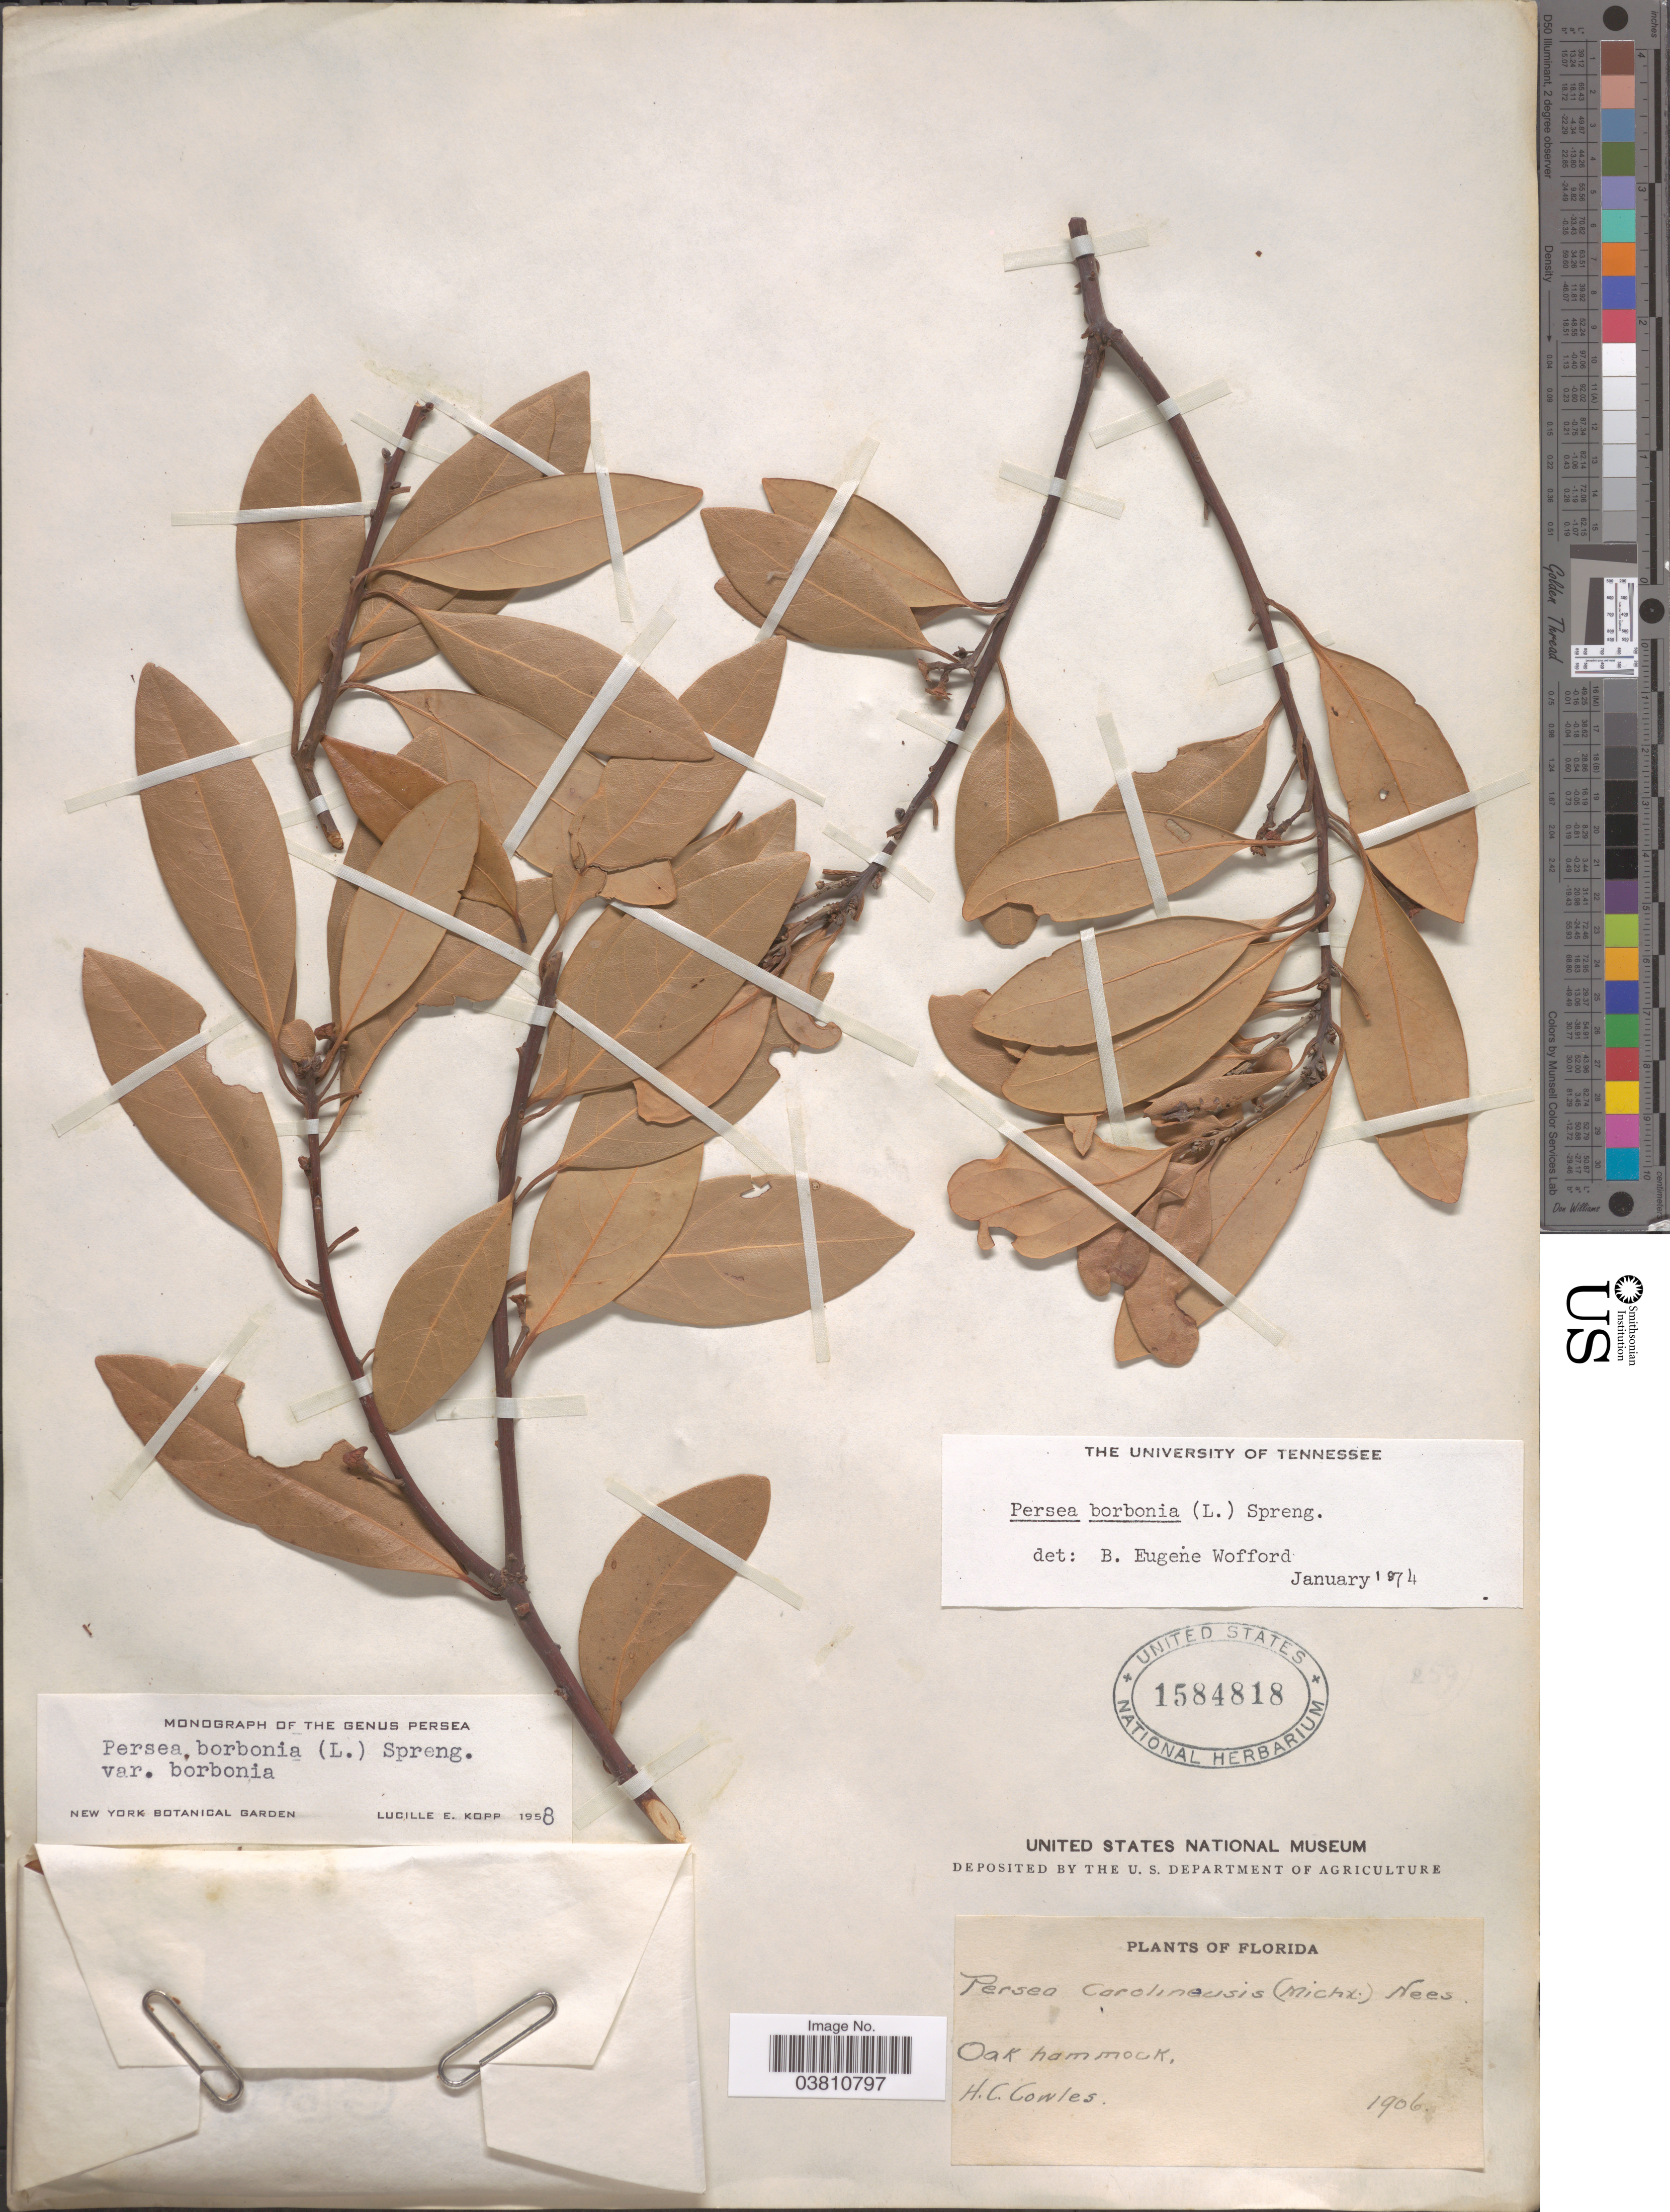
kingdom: Plantae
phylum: Tracheophyta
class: Magnoliopsida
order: Laurales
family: Lauraceae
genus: Persea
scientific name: Persea borbonia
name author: (L.) Spreng.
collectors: H. Cowles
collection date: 1906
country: United States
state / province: Florida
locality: Oak hammock.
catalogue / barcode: US 1584818